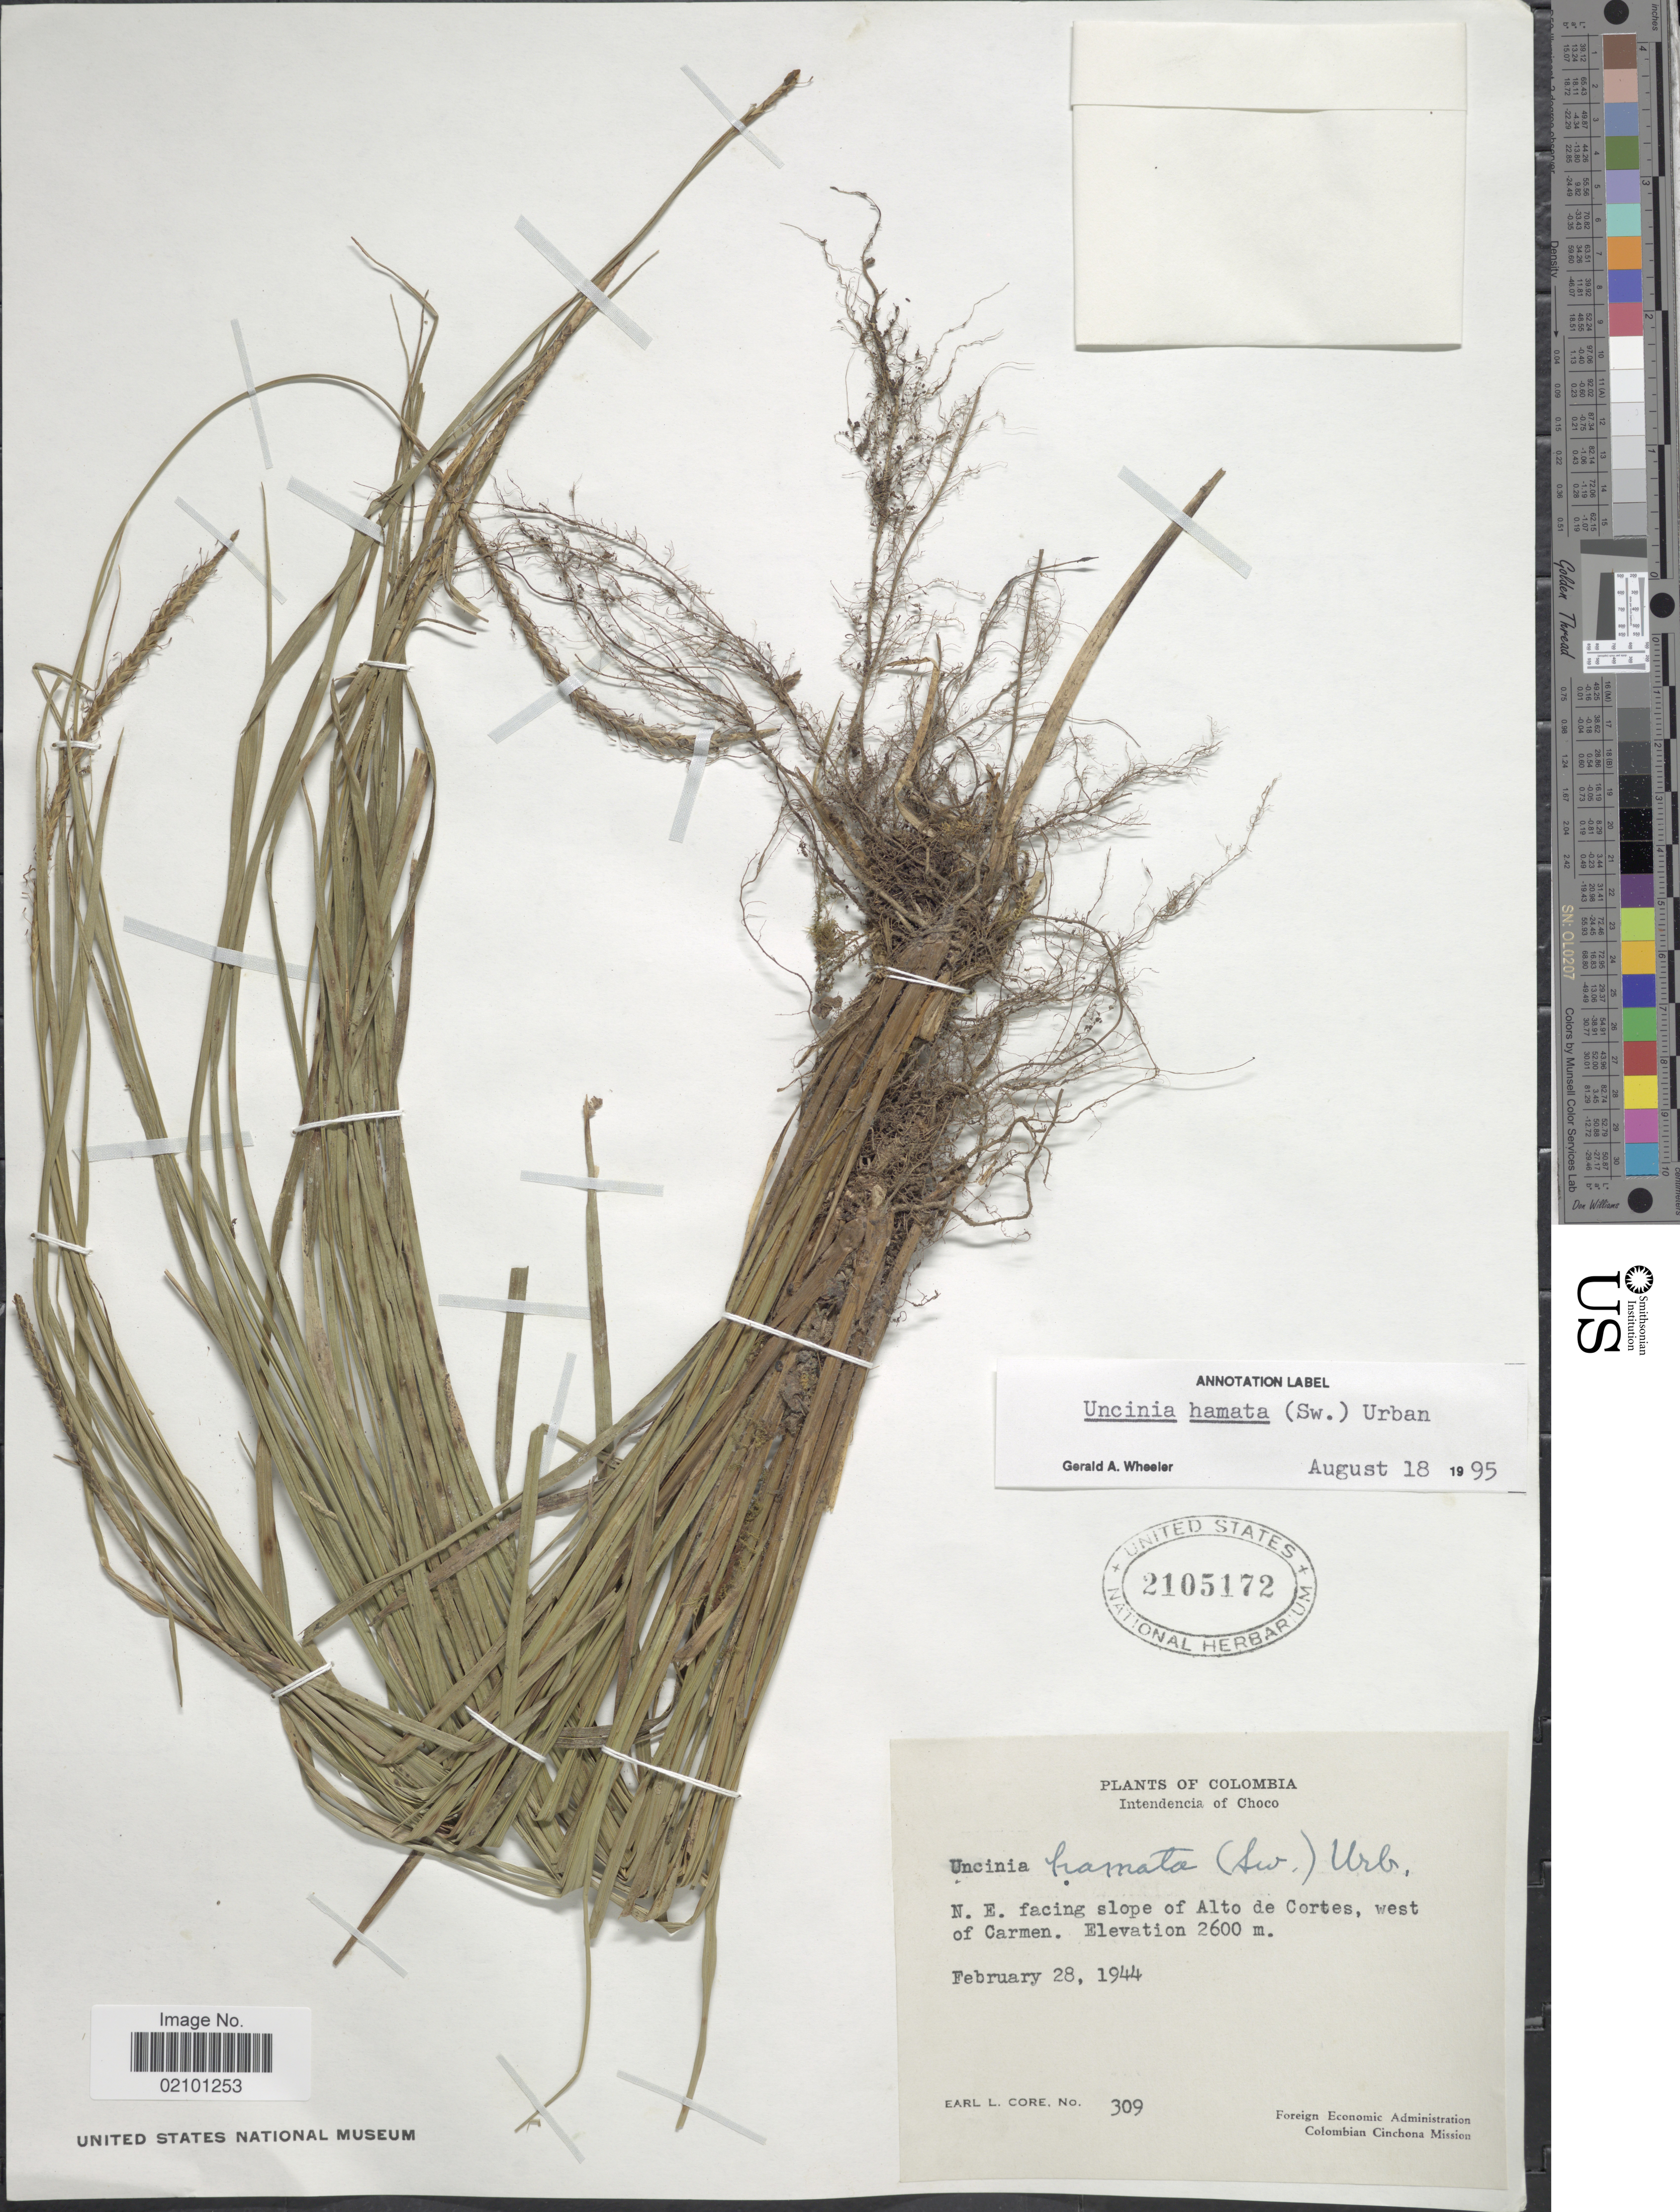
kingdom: Plantae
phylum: Tracheophyta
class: Liliopsida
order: Poales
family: Cyperaceae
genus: Carex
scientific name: Carex hamata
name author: Sw.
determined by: Jimnéz-Mejias, Pedro, (UPOS), Universidad Pablo de Olavide (SPAIN)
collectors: E. L. Core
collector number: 309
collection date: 1944-02-28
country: Colombia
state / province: Chocó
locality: Intendencia of Choco. N.E. facing slope of Alto de Cortes, west of Carmen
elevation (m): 2600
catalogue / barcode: US 2105172